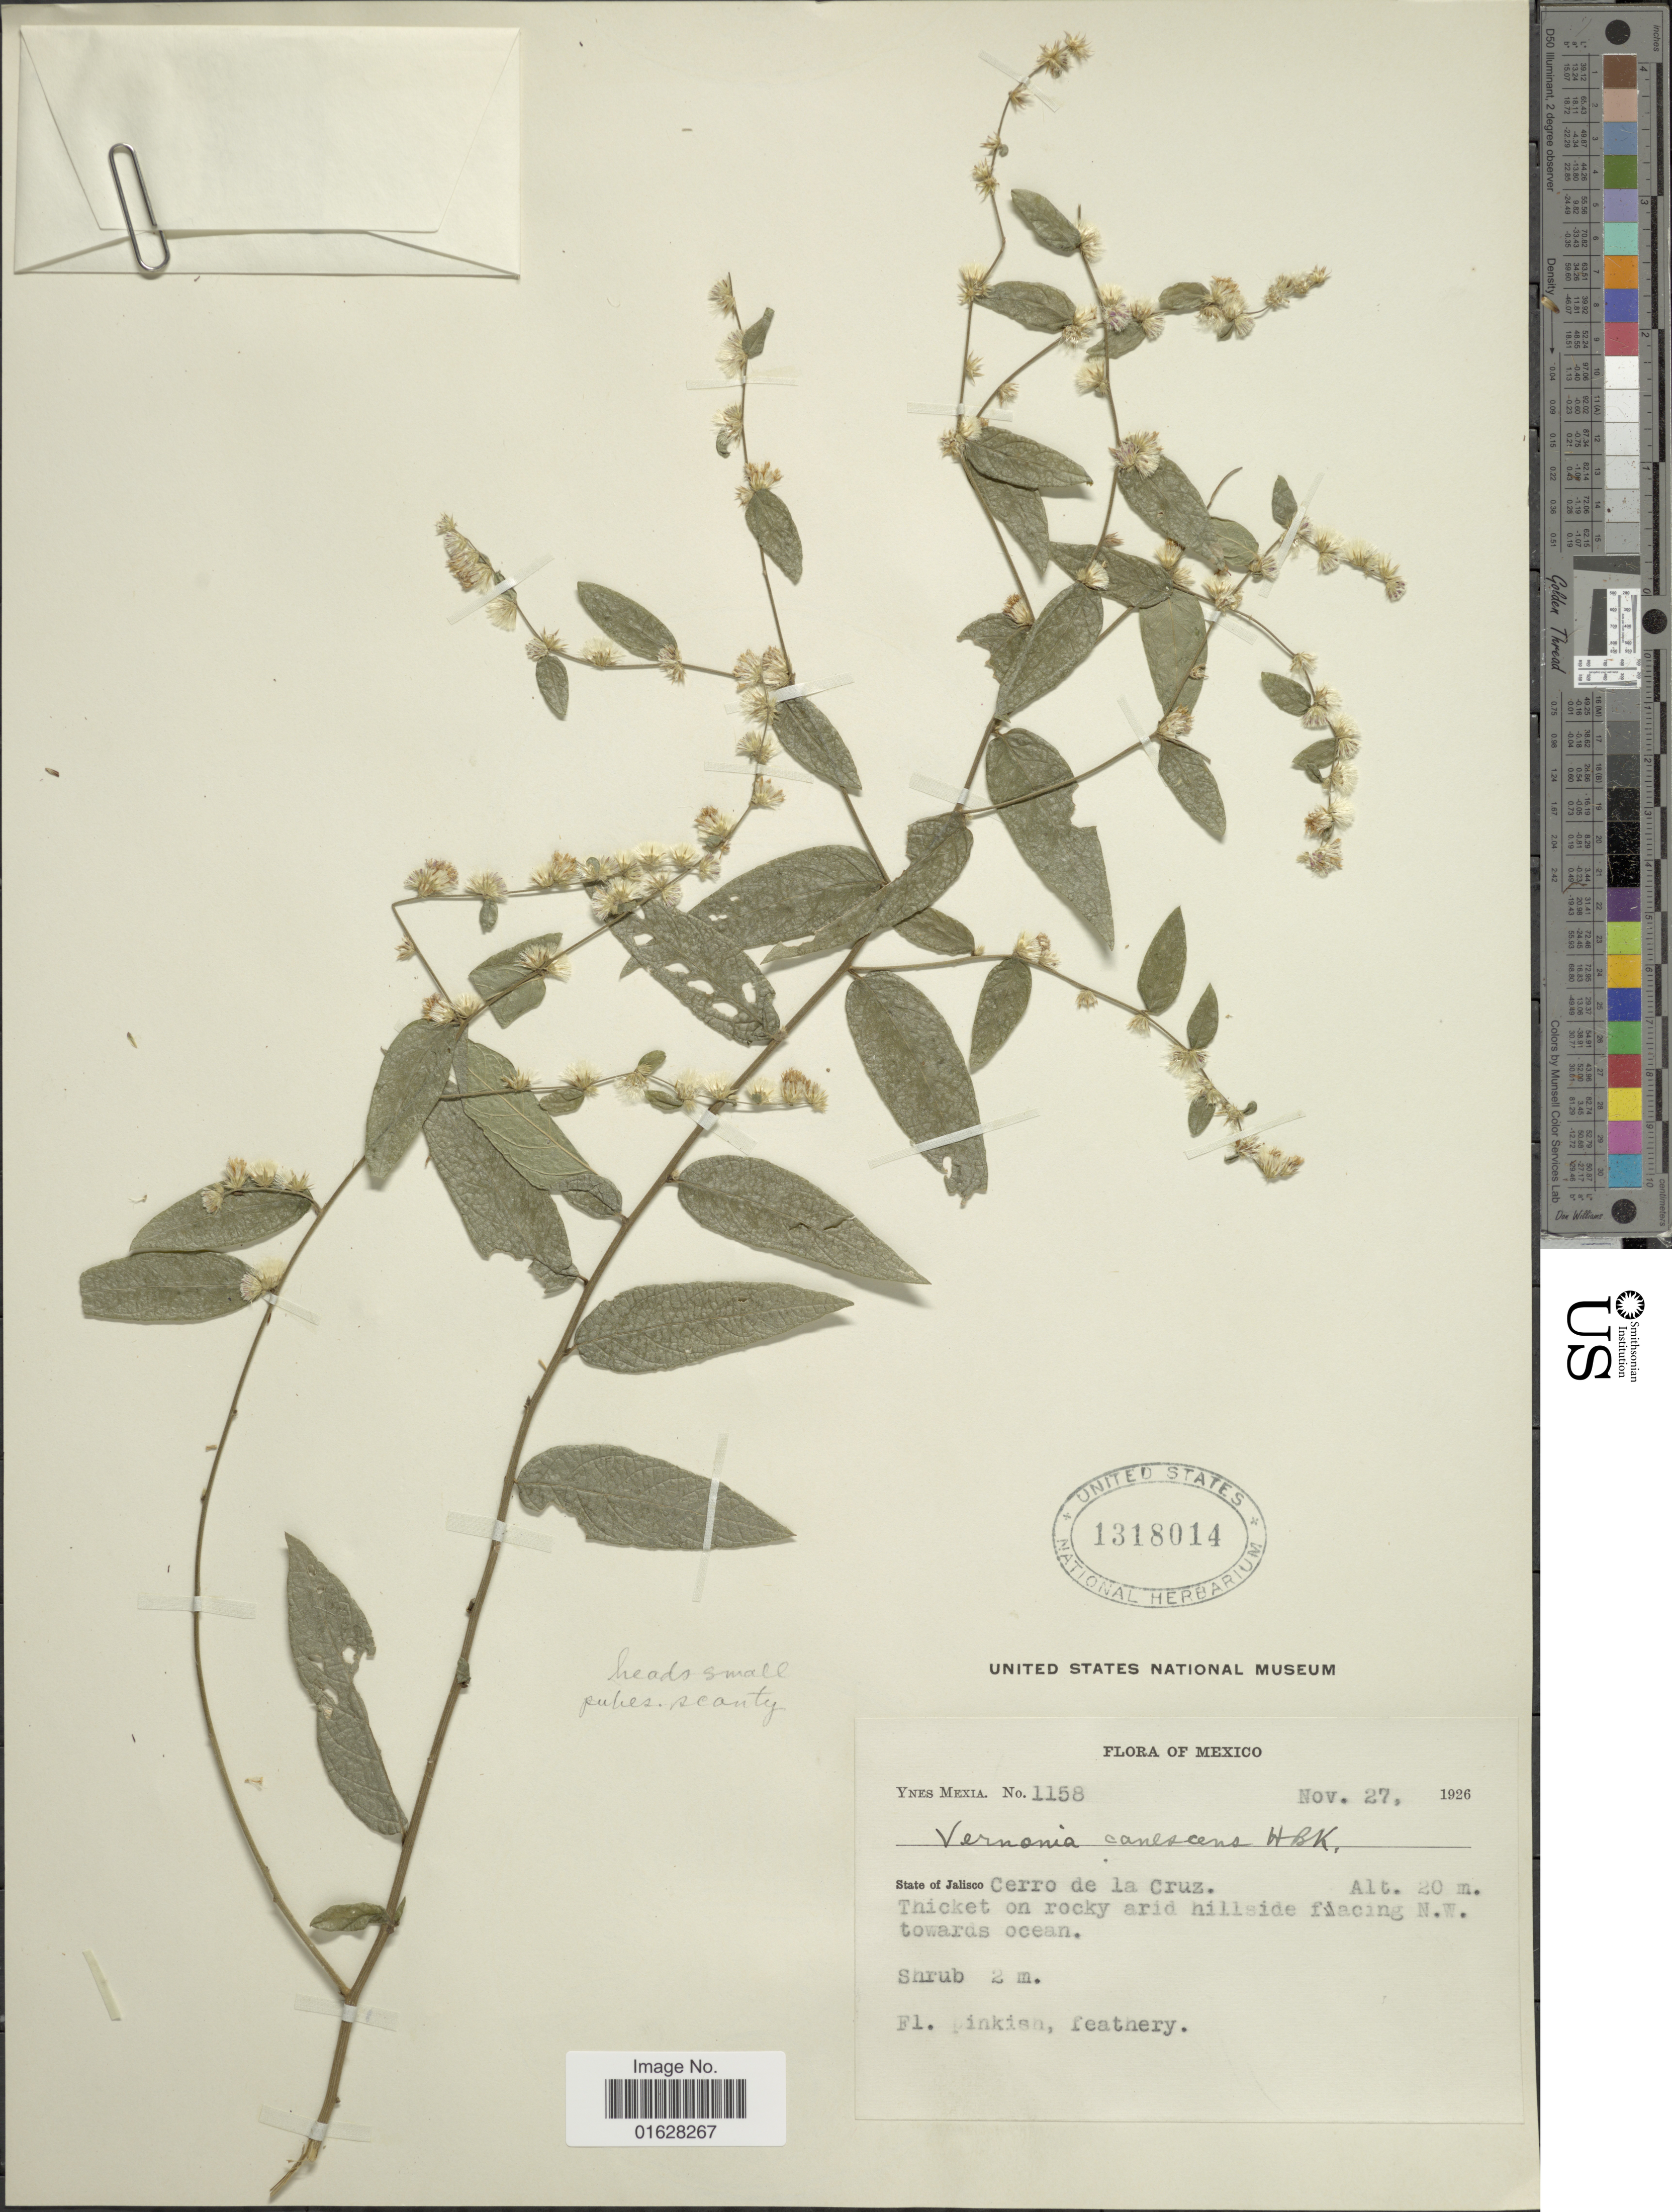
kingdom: Plantae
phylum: Tracheophyta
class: Magnoliopsida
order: Asterales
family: Asteraceae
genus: Lepidaploa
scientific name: Lepidaploa canescens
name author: (Kunth) H. Rob.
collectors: Y. Mexia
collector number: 1158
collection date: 1926-11-27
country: Mexico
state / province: Jalisco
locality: State of Jalisco, Cerro de la Cruz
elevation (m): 20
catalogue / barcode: US 1318014